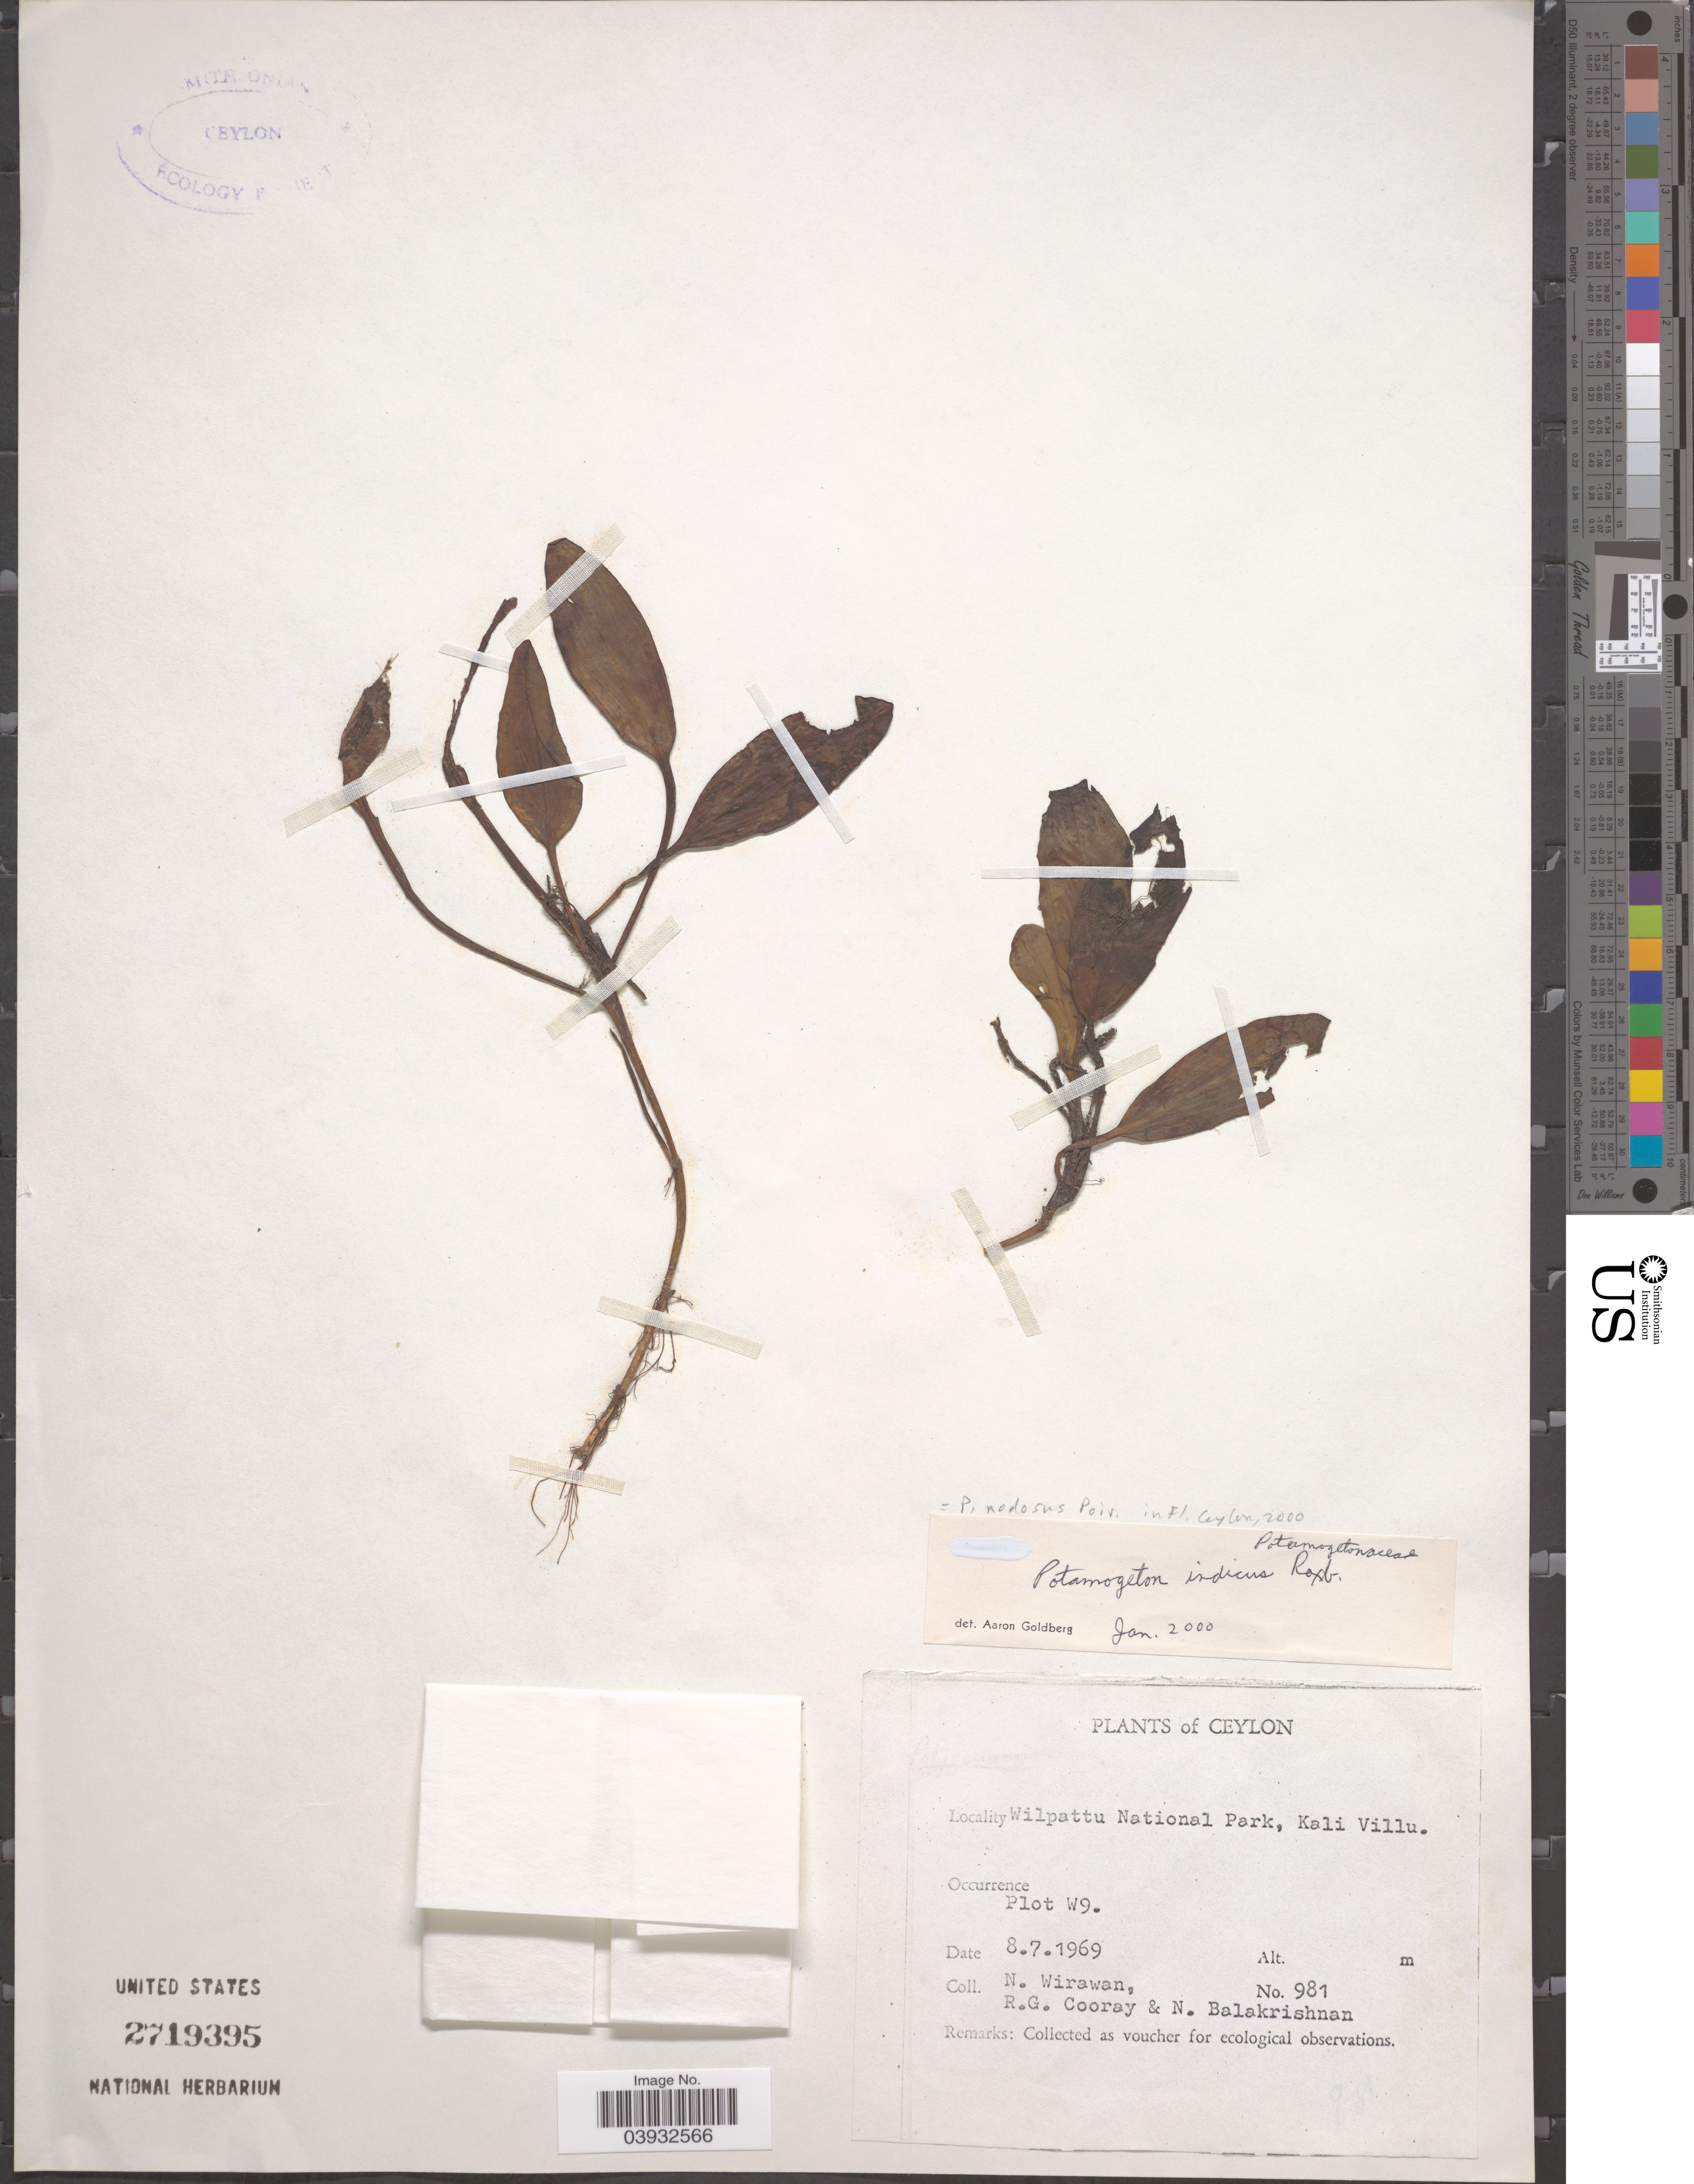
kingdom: Plantae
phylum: Tracheophyta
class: Liliopsida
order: Alismatales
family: Potamogetonaceae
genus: Potamogeton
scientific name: Potamogeton indicus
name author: Roth ex Roem. & Schult.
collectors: N. Wirawan, R. Cooray & N. Balakrishnan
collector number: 981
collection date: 1969-07-08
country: Sri Lanka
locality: Ceylon. Wilpattu National Park, Kali Villu. Plot W9.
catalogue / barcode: US 2719395